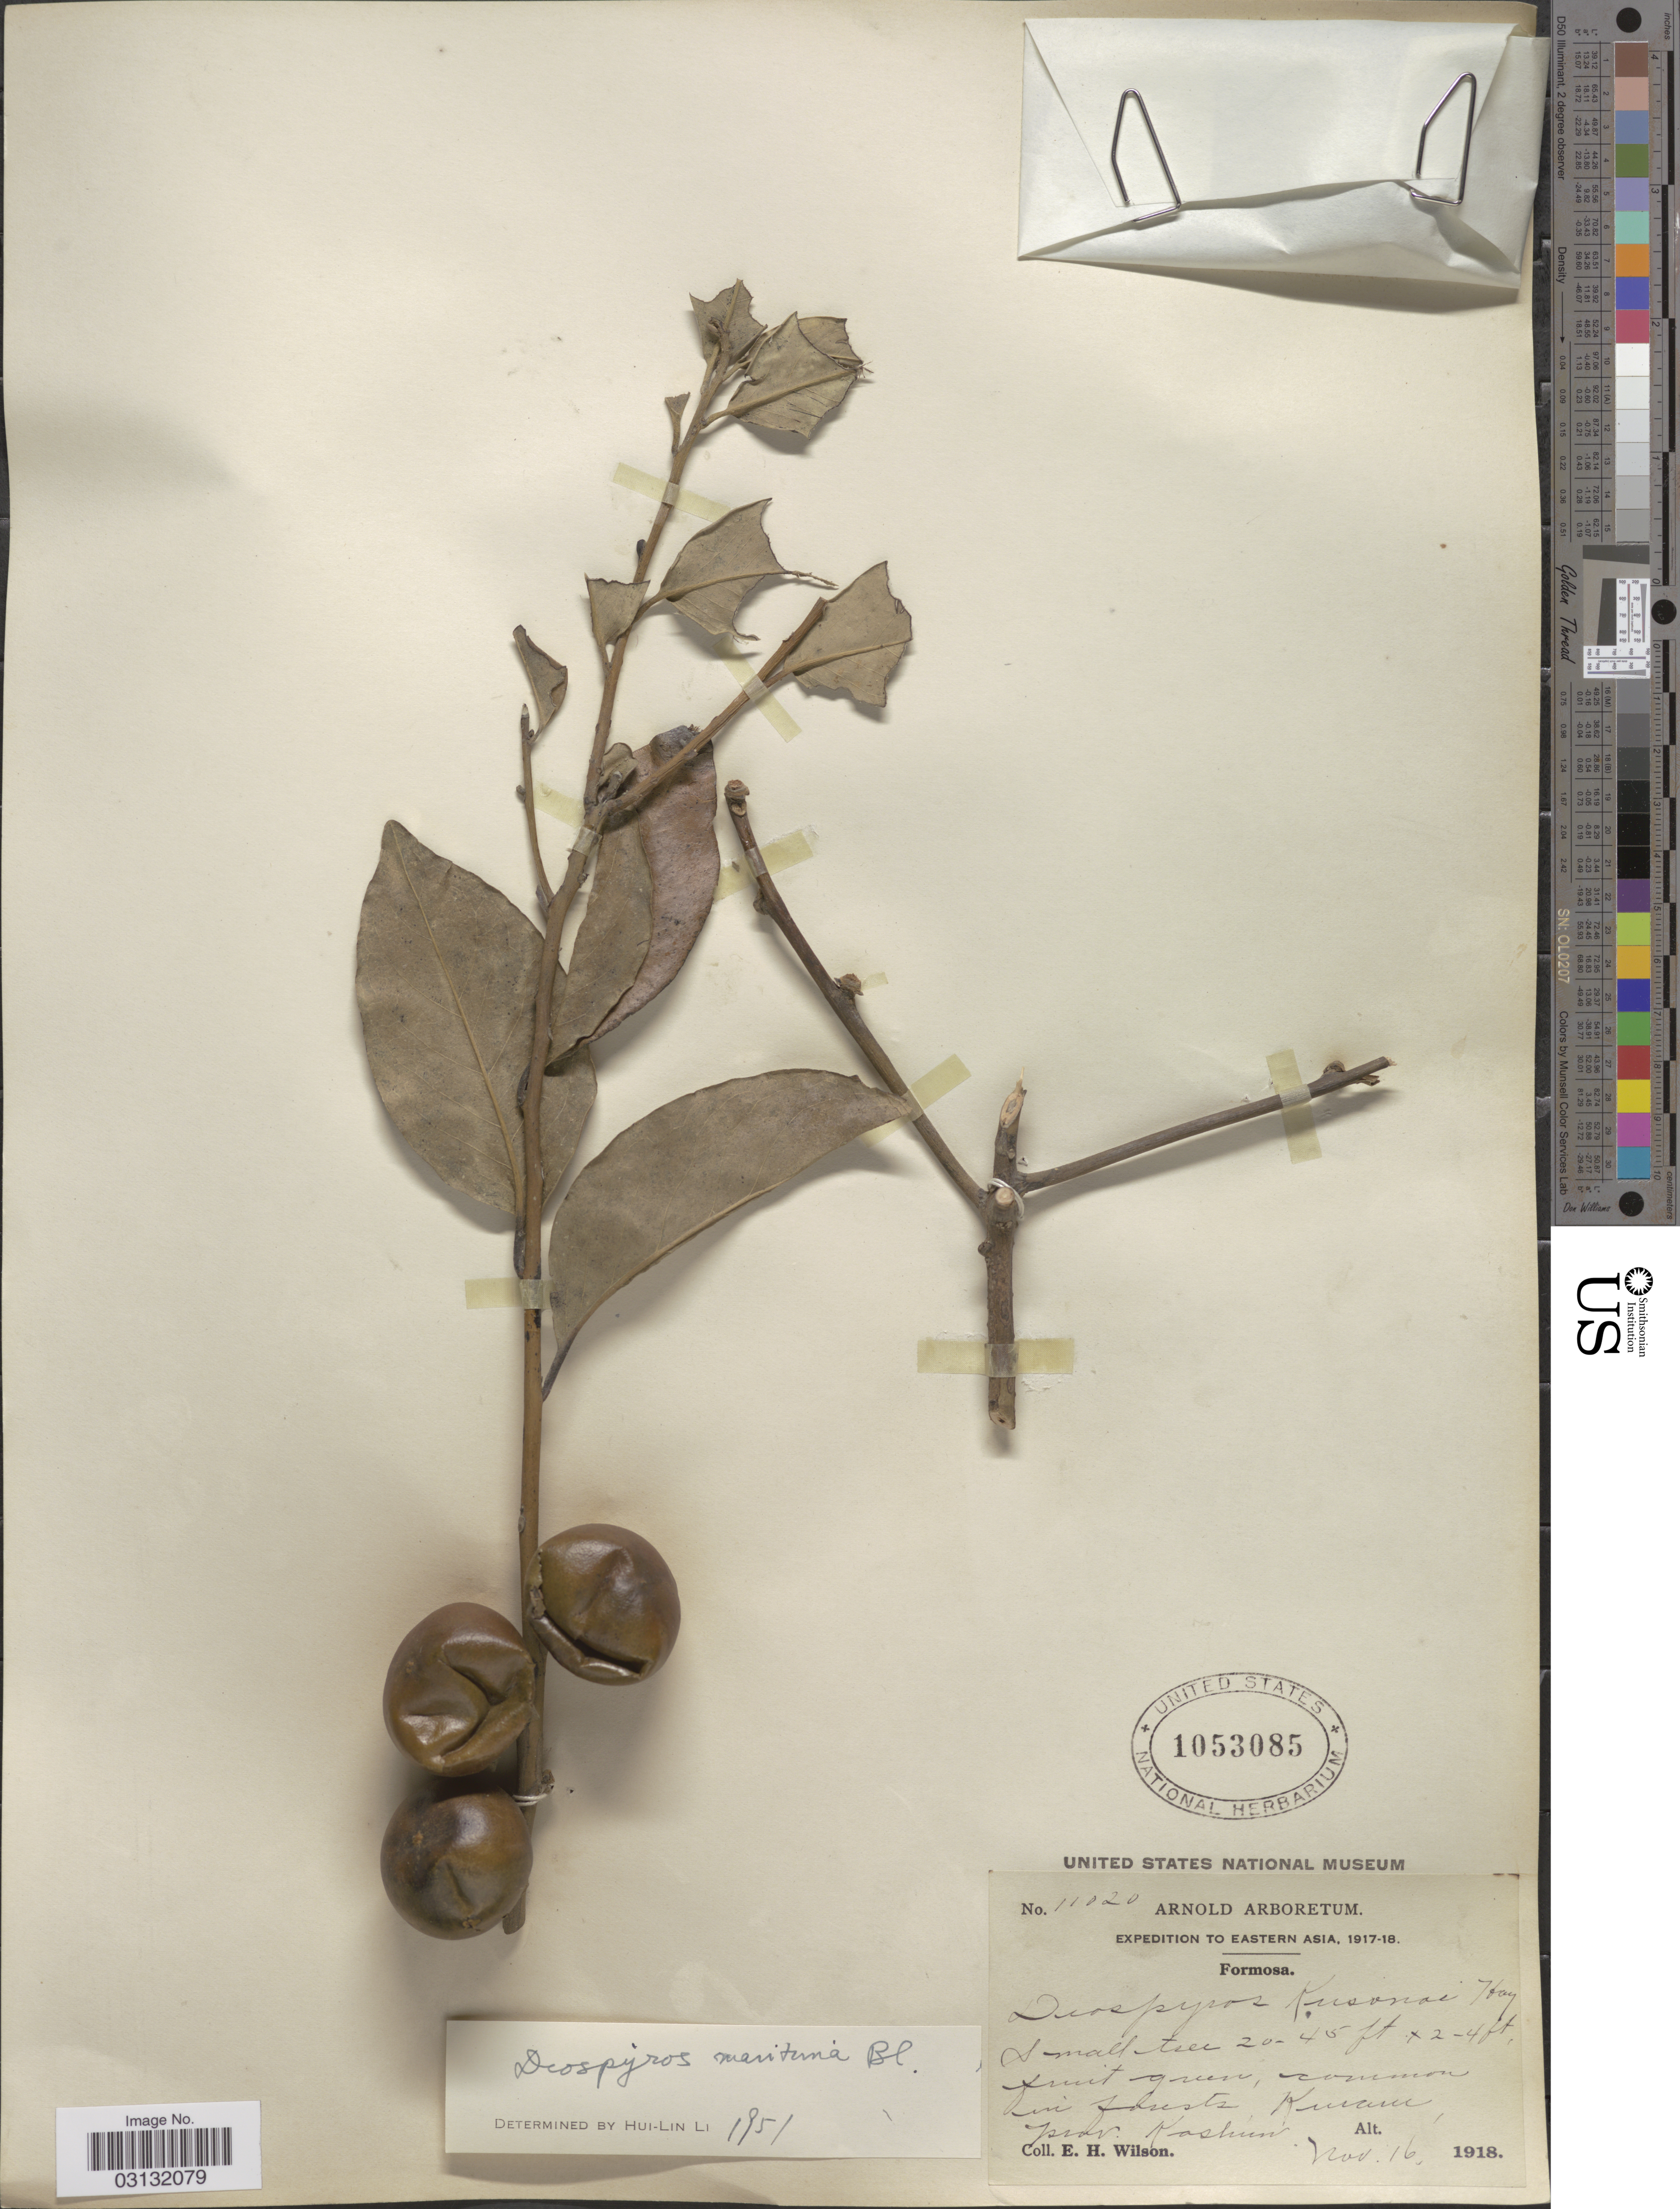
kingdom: Plantae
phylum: Tracheophyta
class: Magnoliopsida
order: Ericales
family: Ebenaceae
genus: Diospyros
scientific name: Diospyros maritima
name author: Blume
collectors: E. Wilson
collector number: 11020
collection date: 1918-11-16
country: Taiwan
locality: Eastern Asia, Formosa, in forests, Kuraru, prov. Kashun.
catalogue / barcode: US 1053085